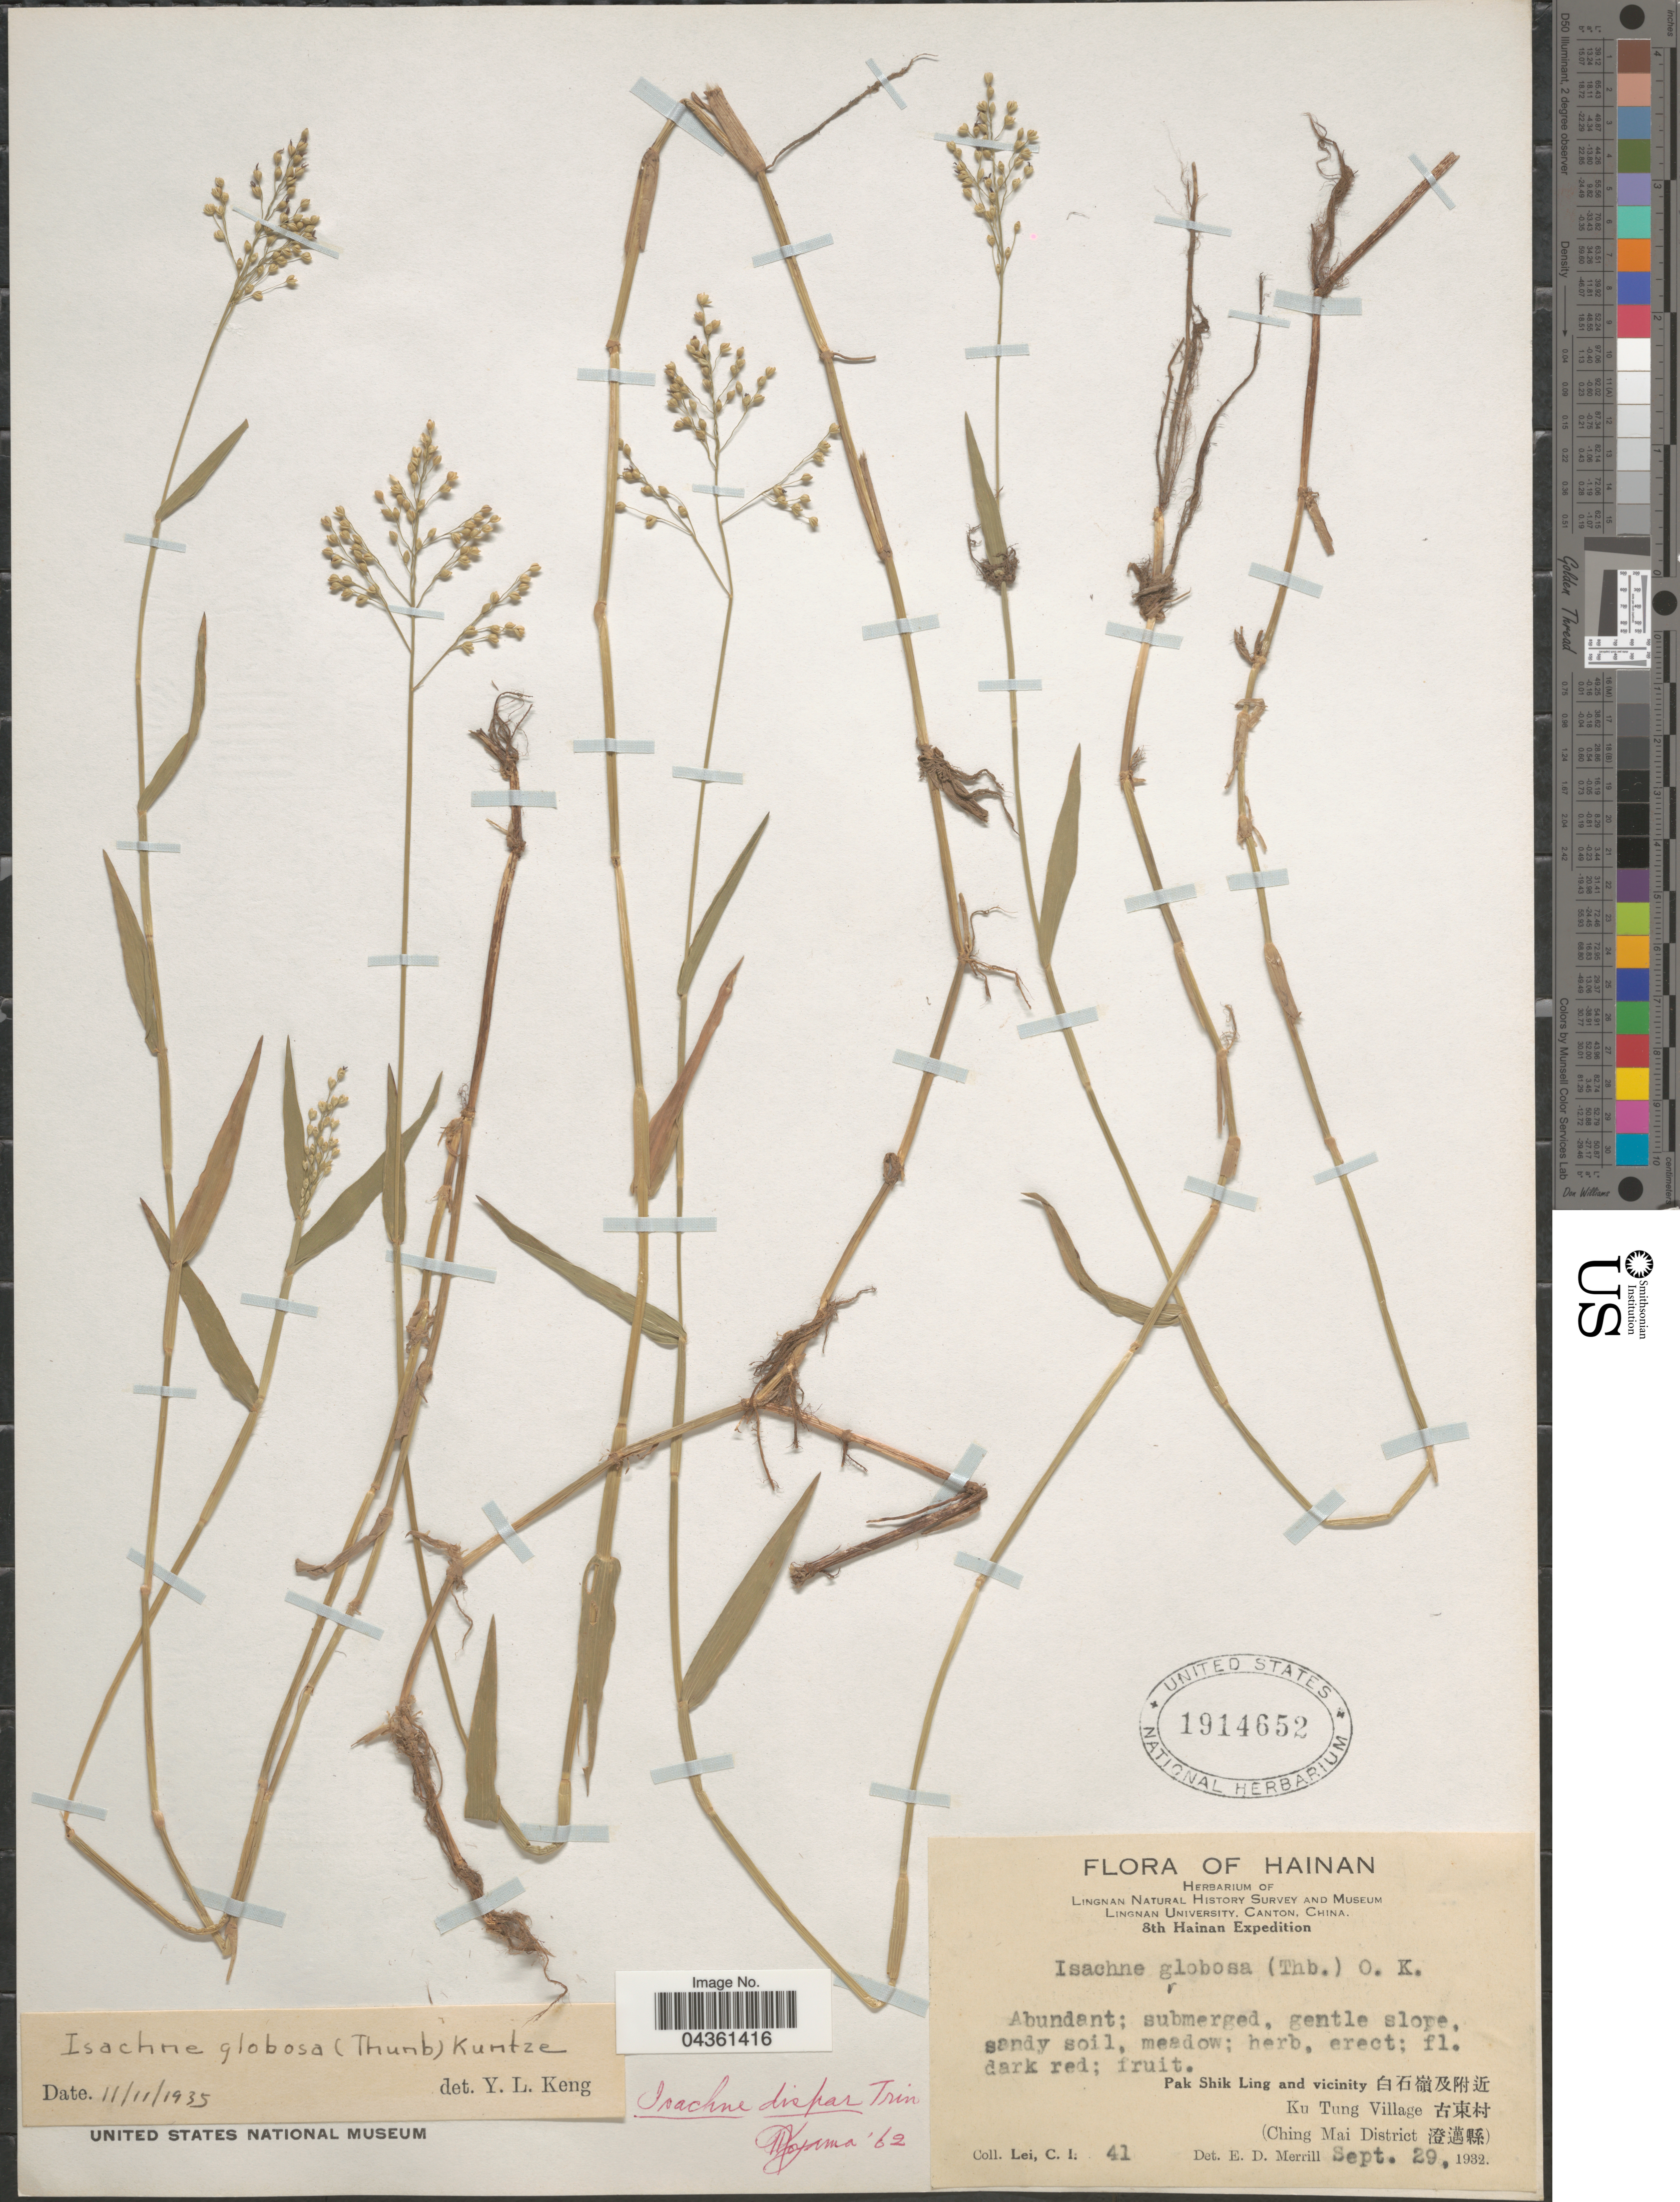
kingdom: Plantae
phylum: Tracheophyta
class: Liliopsida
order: Poales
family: Poaceae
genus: Isachne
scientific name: Isachne globosa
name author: (Thunb.) Kuntze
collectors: C. I. Lei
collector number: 41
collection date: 1932-09-29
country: China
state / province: Hainan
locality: Lingnan Natural History Survey and Museum Lingnan University. 8th Hainan E[Foreign script]pedition. Pak Shik Ling and vicinity [Foreign script]. Ku Tung Village [Foreign script] (Ching Mai District [Foreign script]).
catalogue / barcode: US 1914652